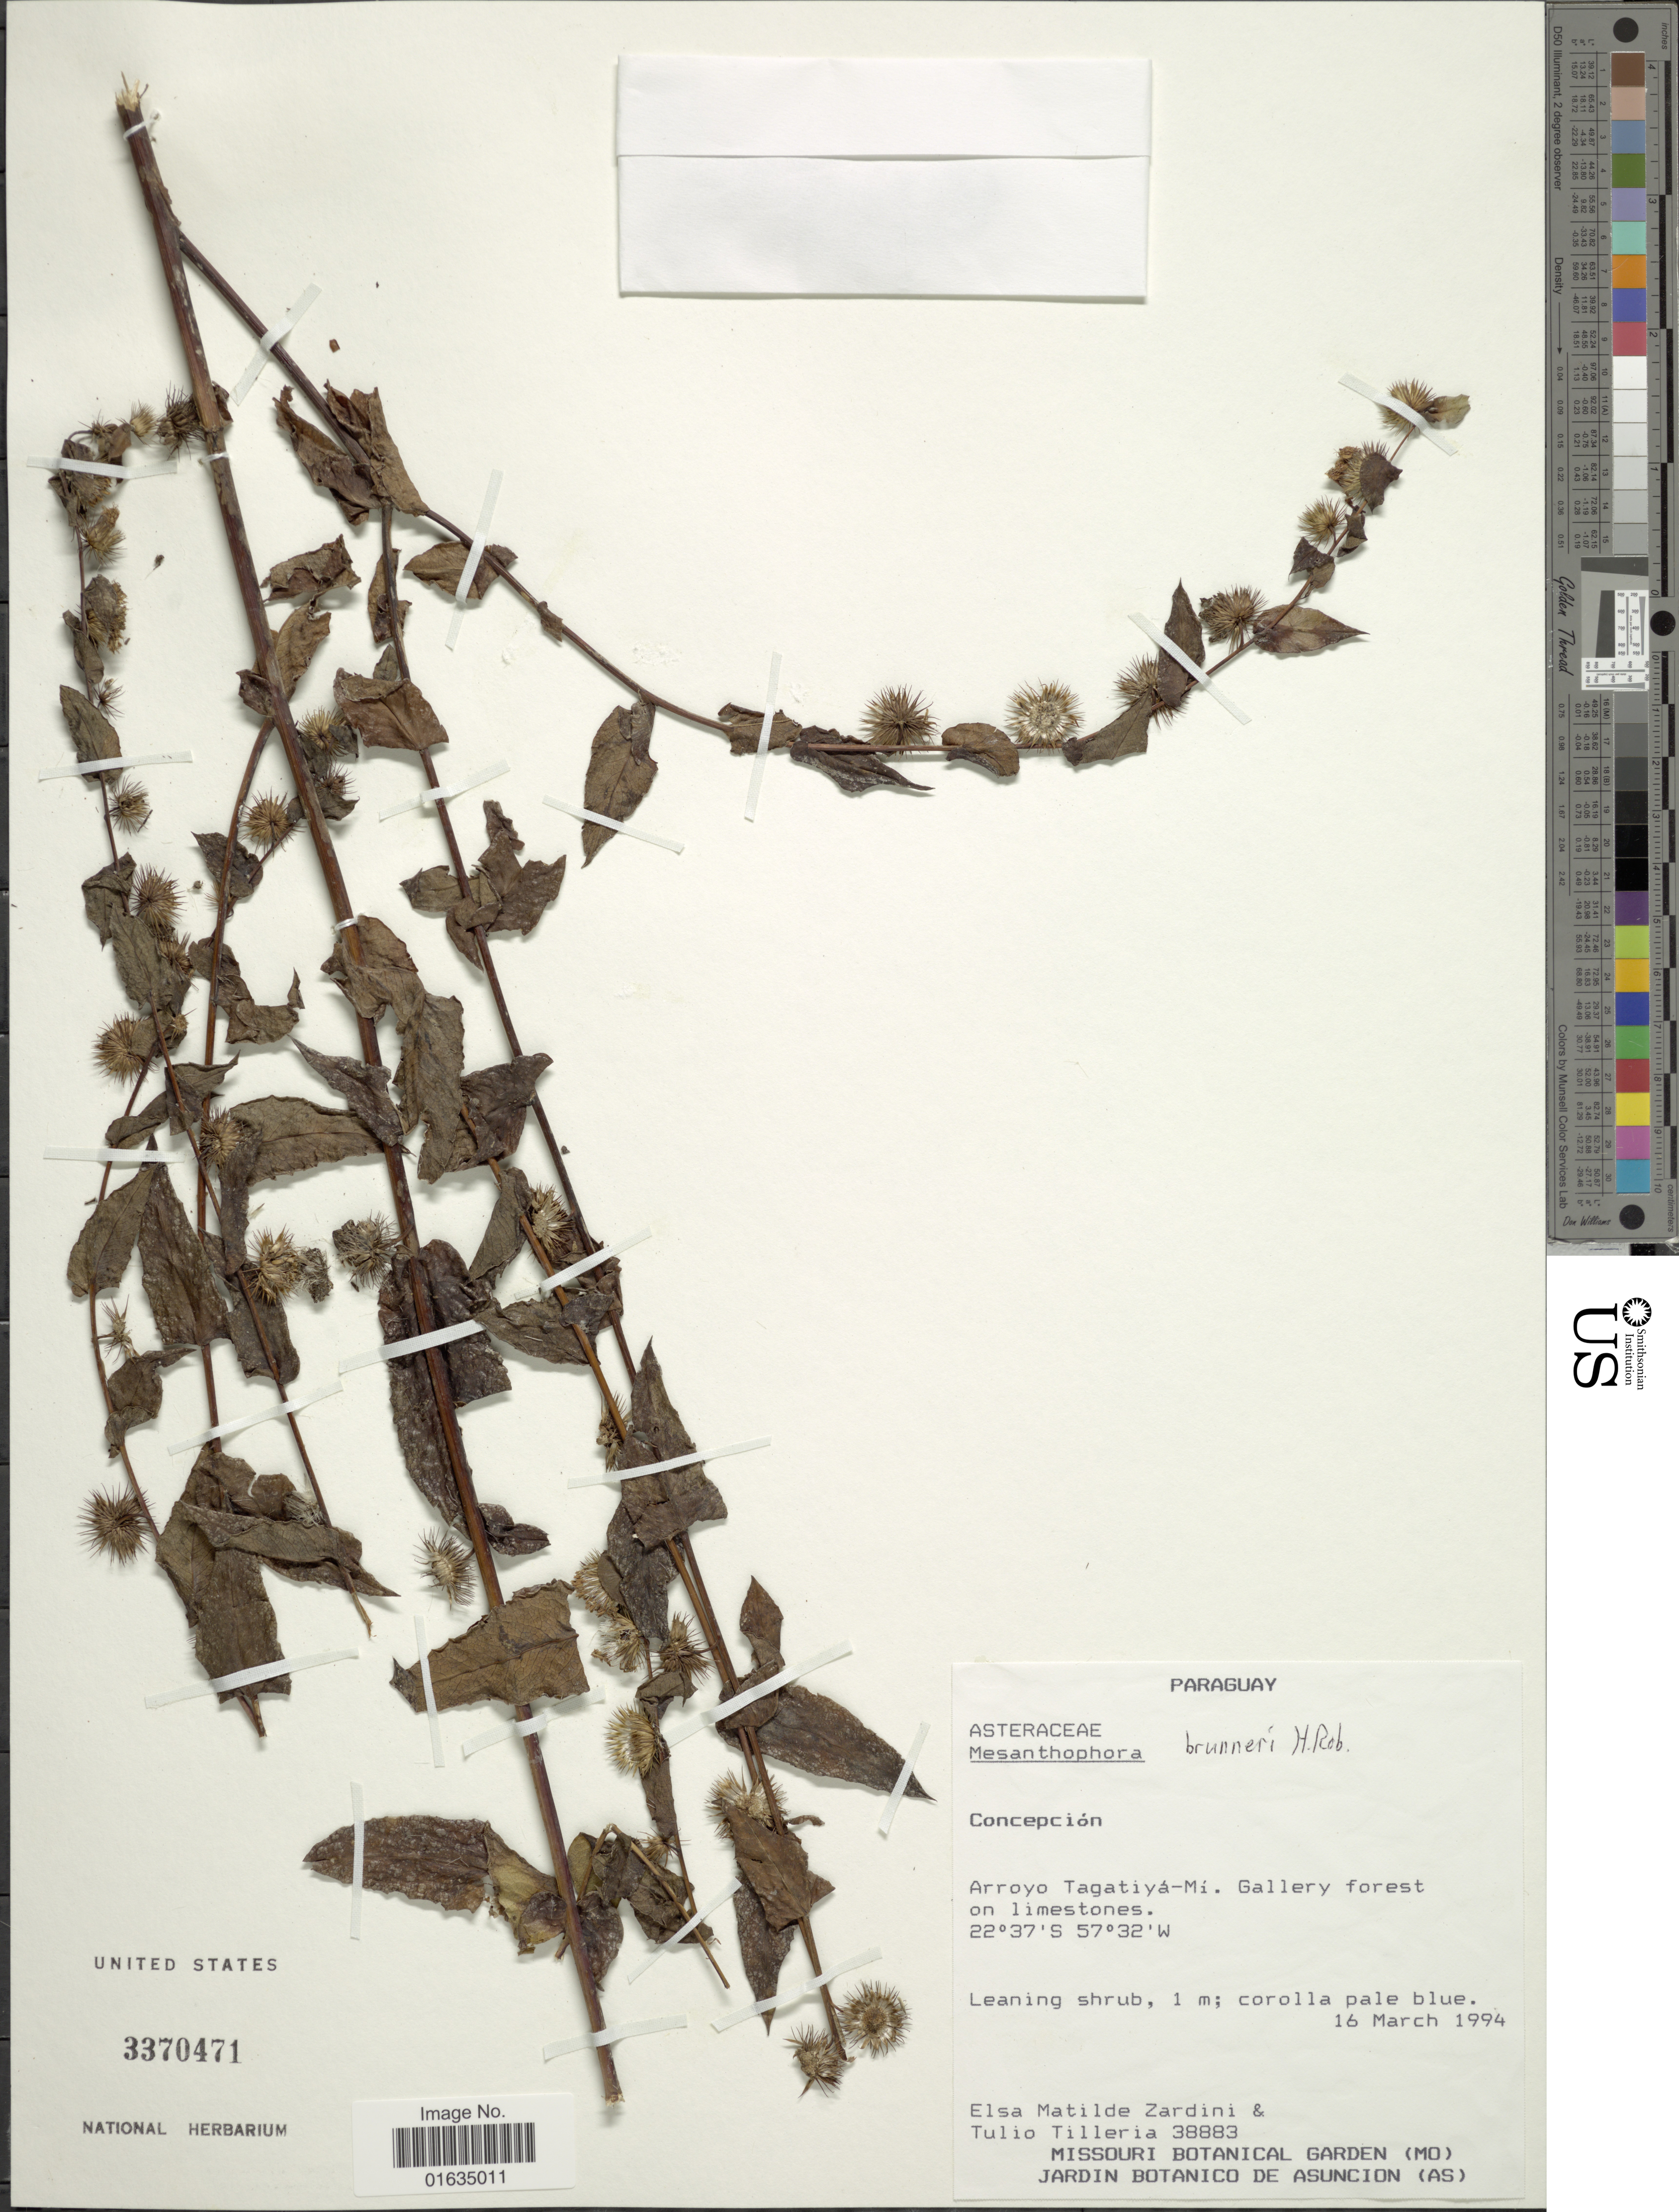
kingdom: Plantae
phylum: Tracheophyta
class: Magnoliopsida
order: Asterales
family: Asteraceae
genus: Mesanthophora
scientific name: Mesanthophora brunneri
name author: H. Rob.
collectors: E. M. Zardini & T. Tilleria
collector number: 38883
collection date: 1994-03-16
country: Paraguay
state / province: Concepcion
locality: Arroyo Tagatiya-Mi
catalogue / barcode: US 3370471